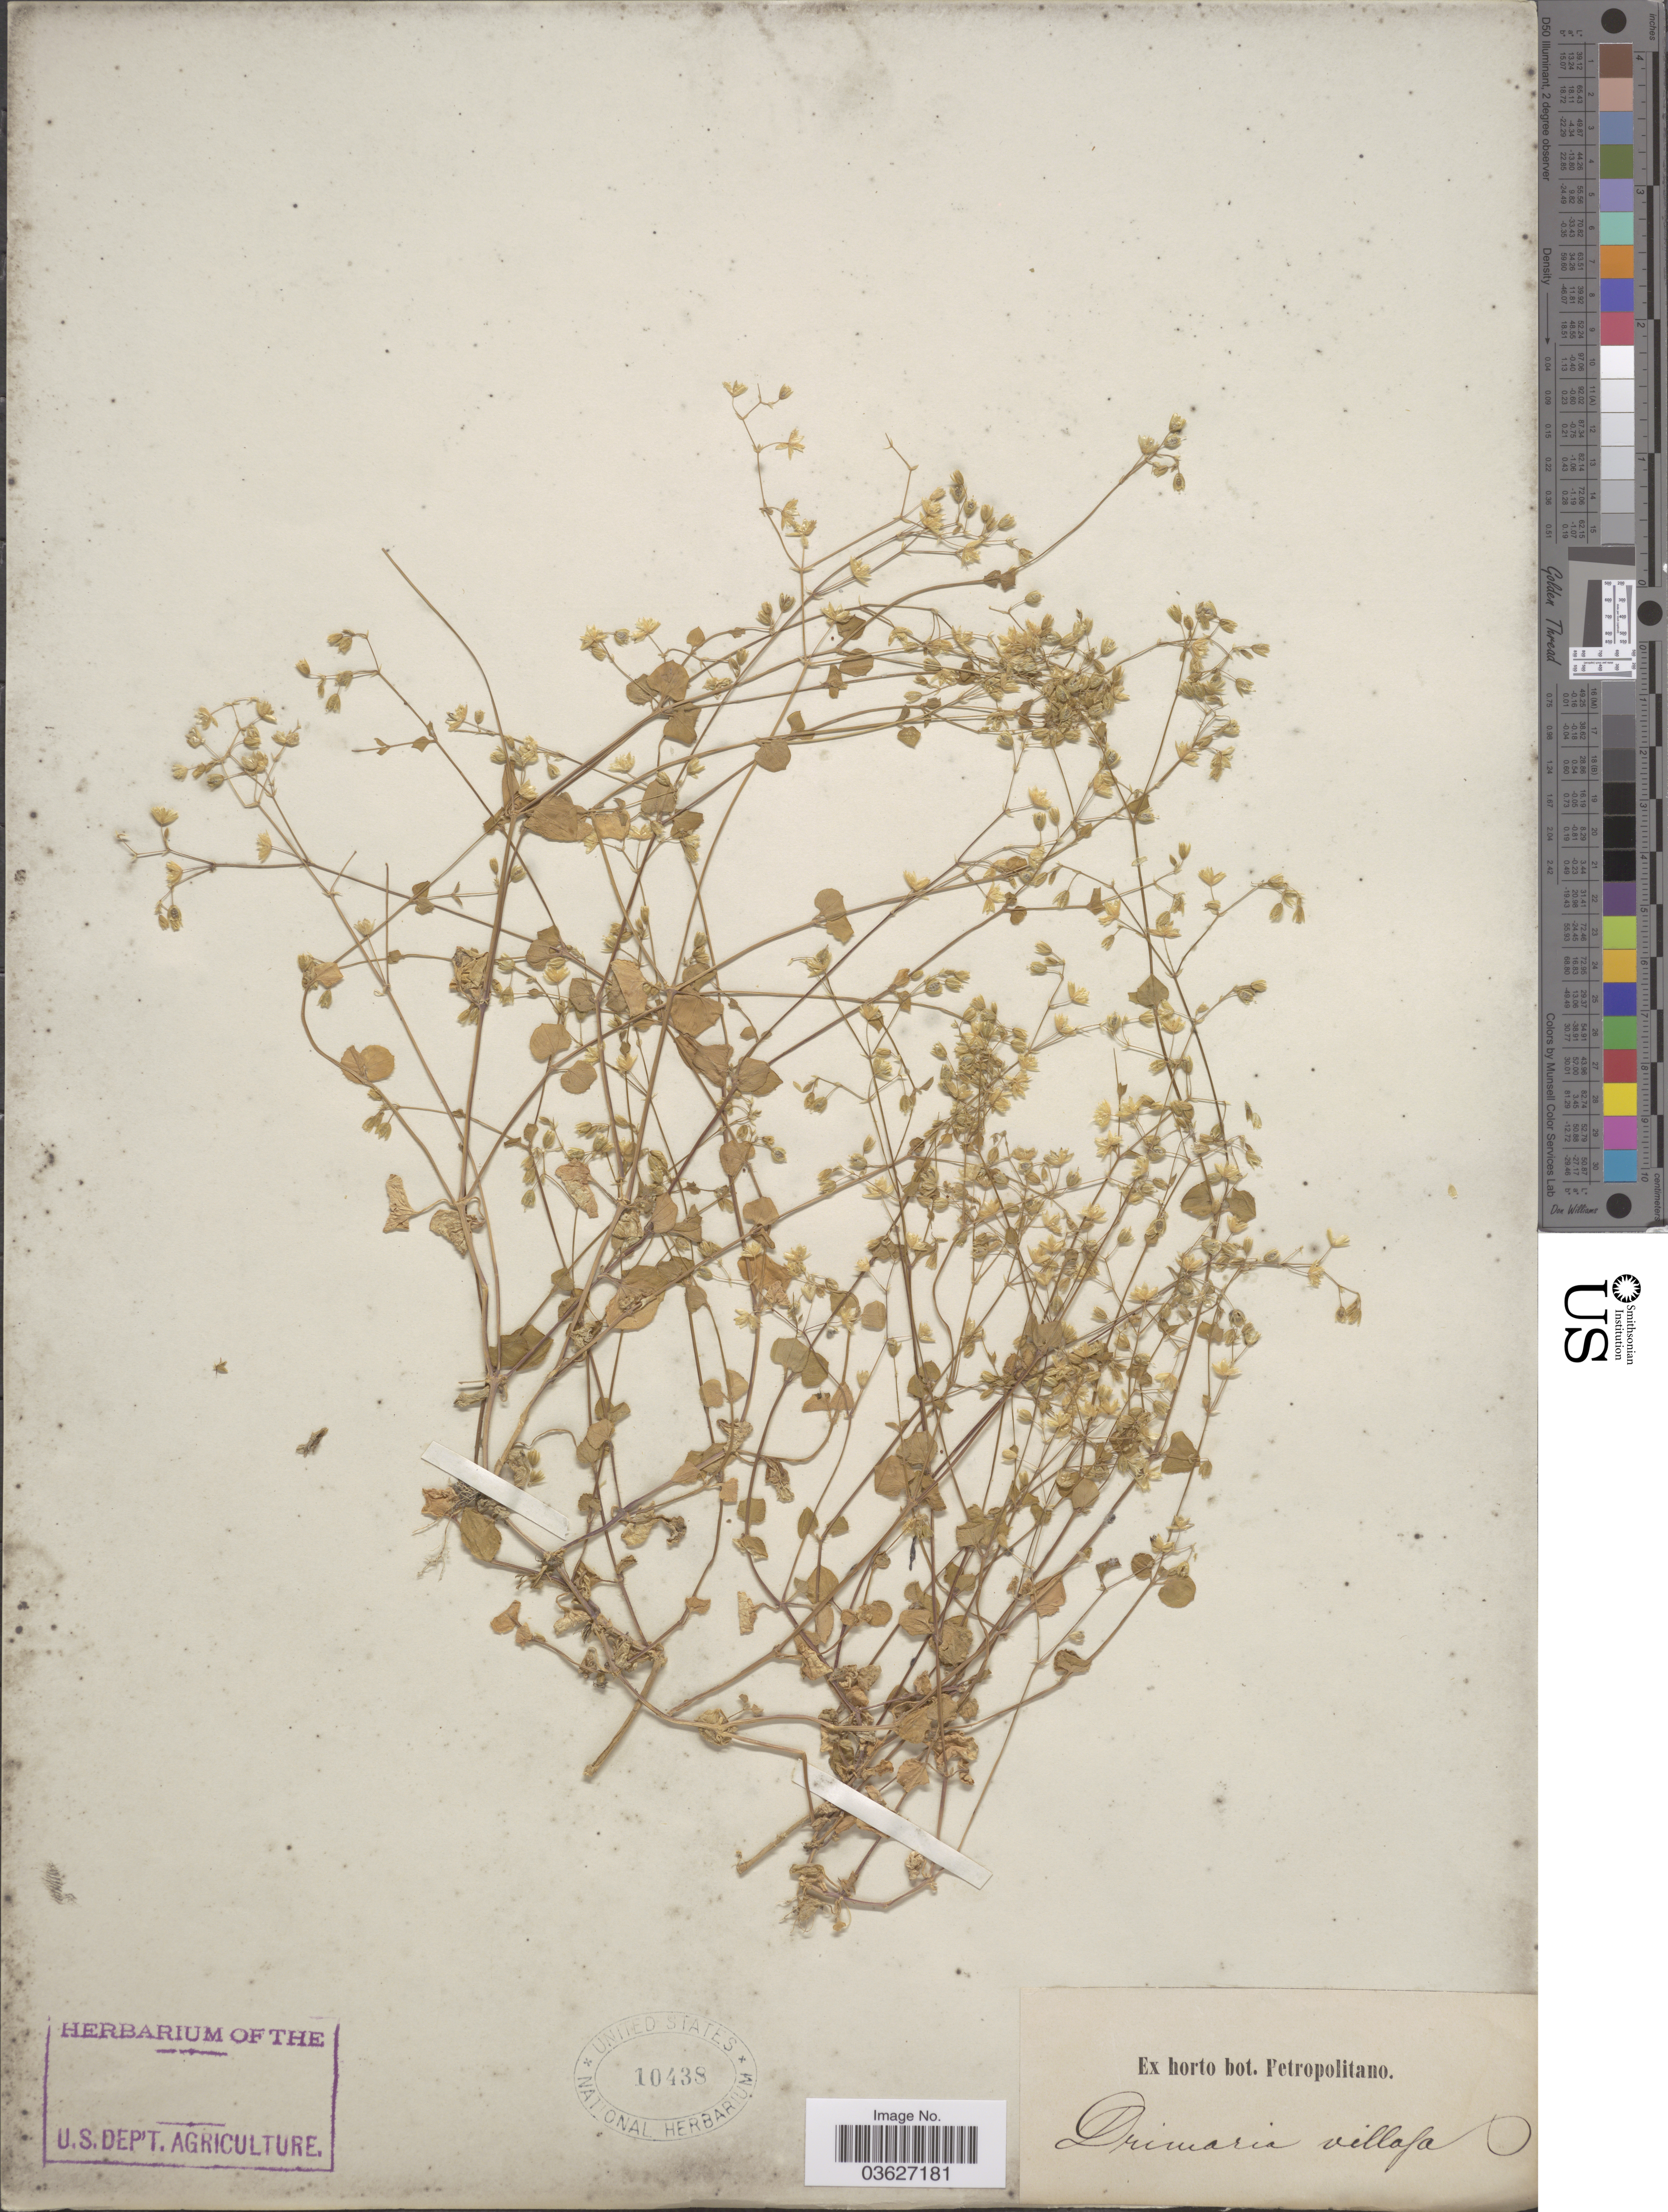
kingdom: Plantae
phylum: Tracheophyta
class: Magnoliopsida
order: Caryophyllales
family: Caryophyllaceae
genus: Drymaria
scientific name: Drymaria sp.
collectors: ex Horto Bot. Petropolitano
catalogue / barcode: US 10438